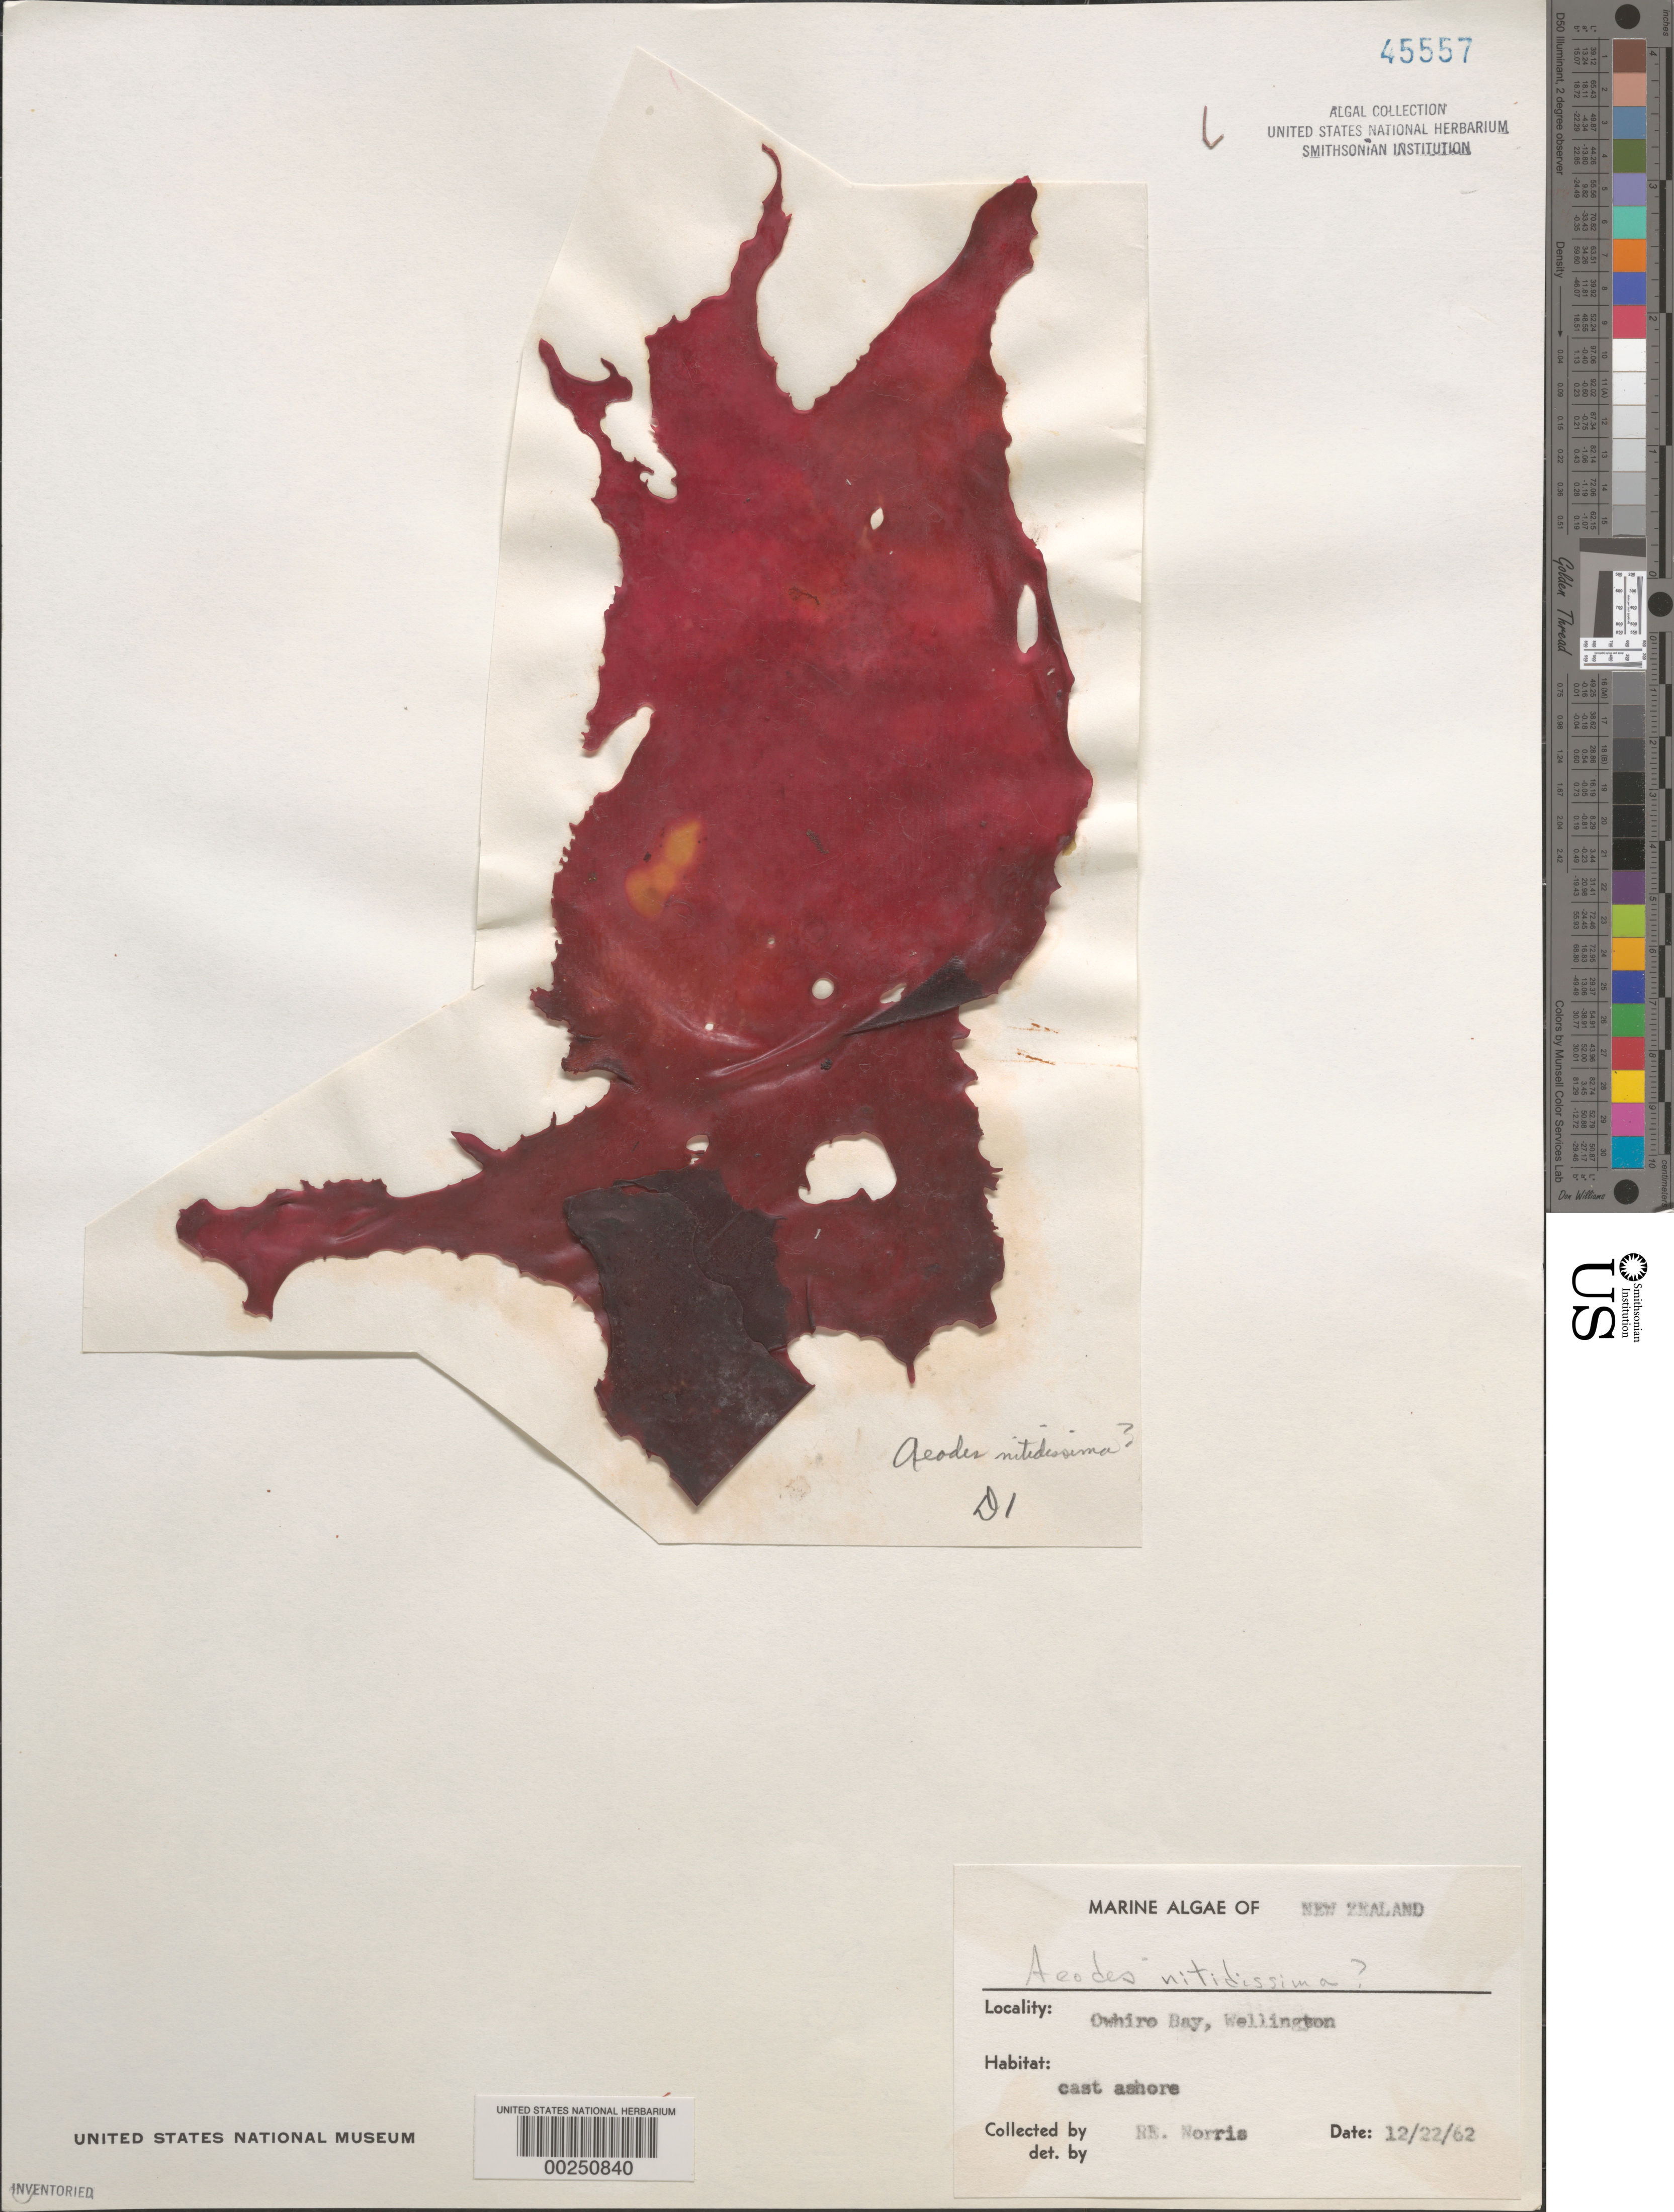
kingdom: Plantae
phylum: Rhodophyta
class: Florideophyceae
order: Halymeniales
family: Halymeniaceae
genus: Aeodes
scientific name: Aeodes nitidissima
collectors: R. E. Norris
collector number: D1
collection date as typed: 22 Dec 1962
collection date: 1962-12-22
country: New Zealand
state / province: Wellington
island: North Island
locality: Owhiro Bay, Wellington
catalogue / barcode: US 45557